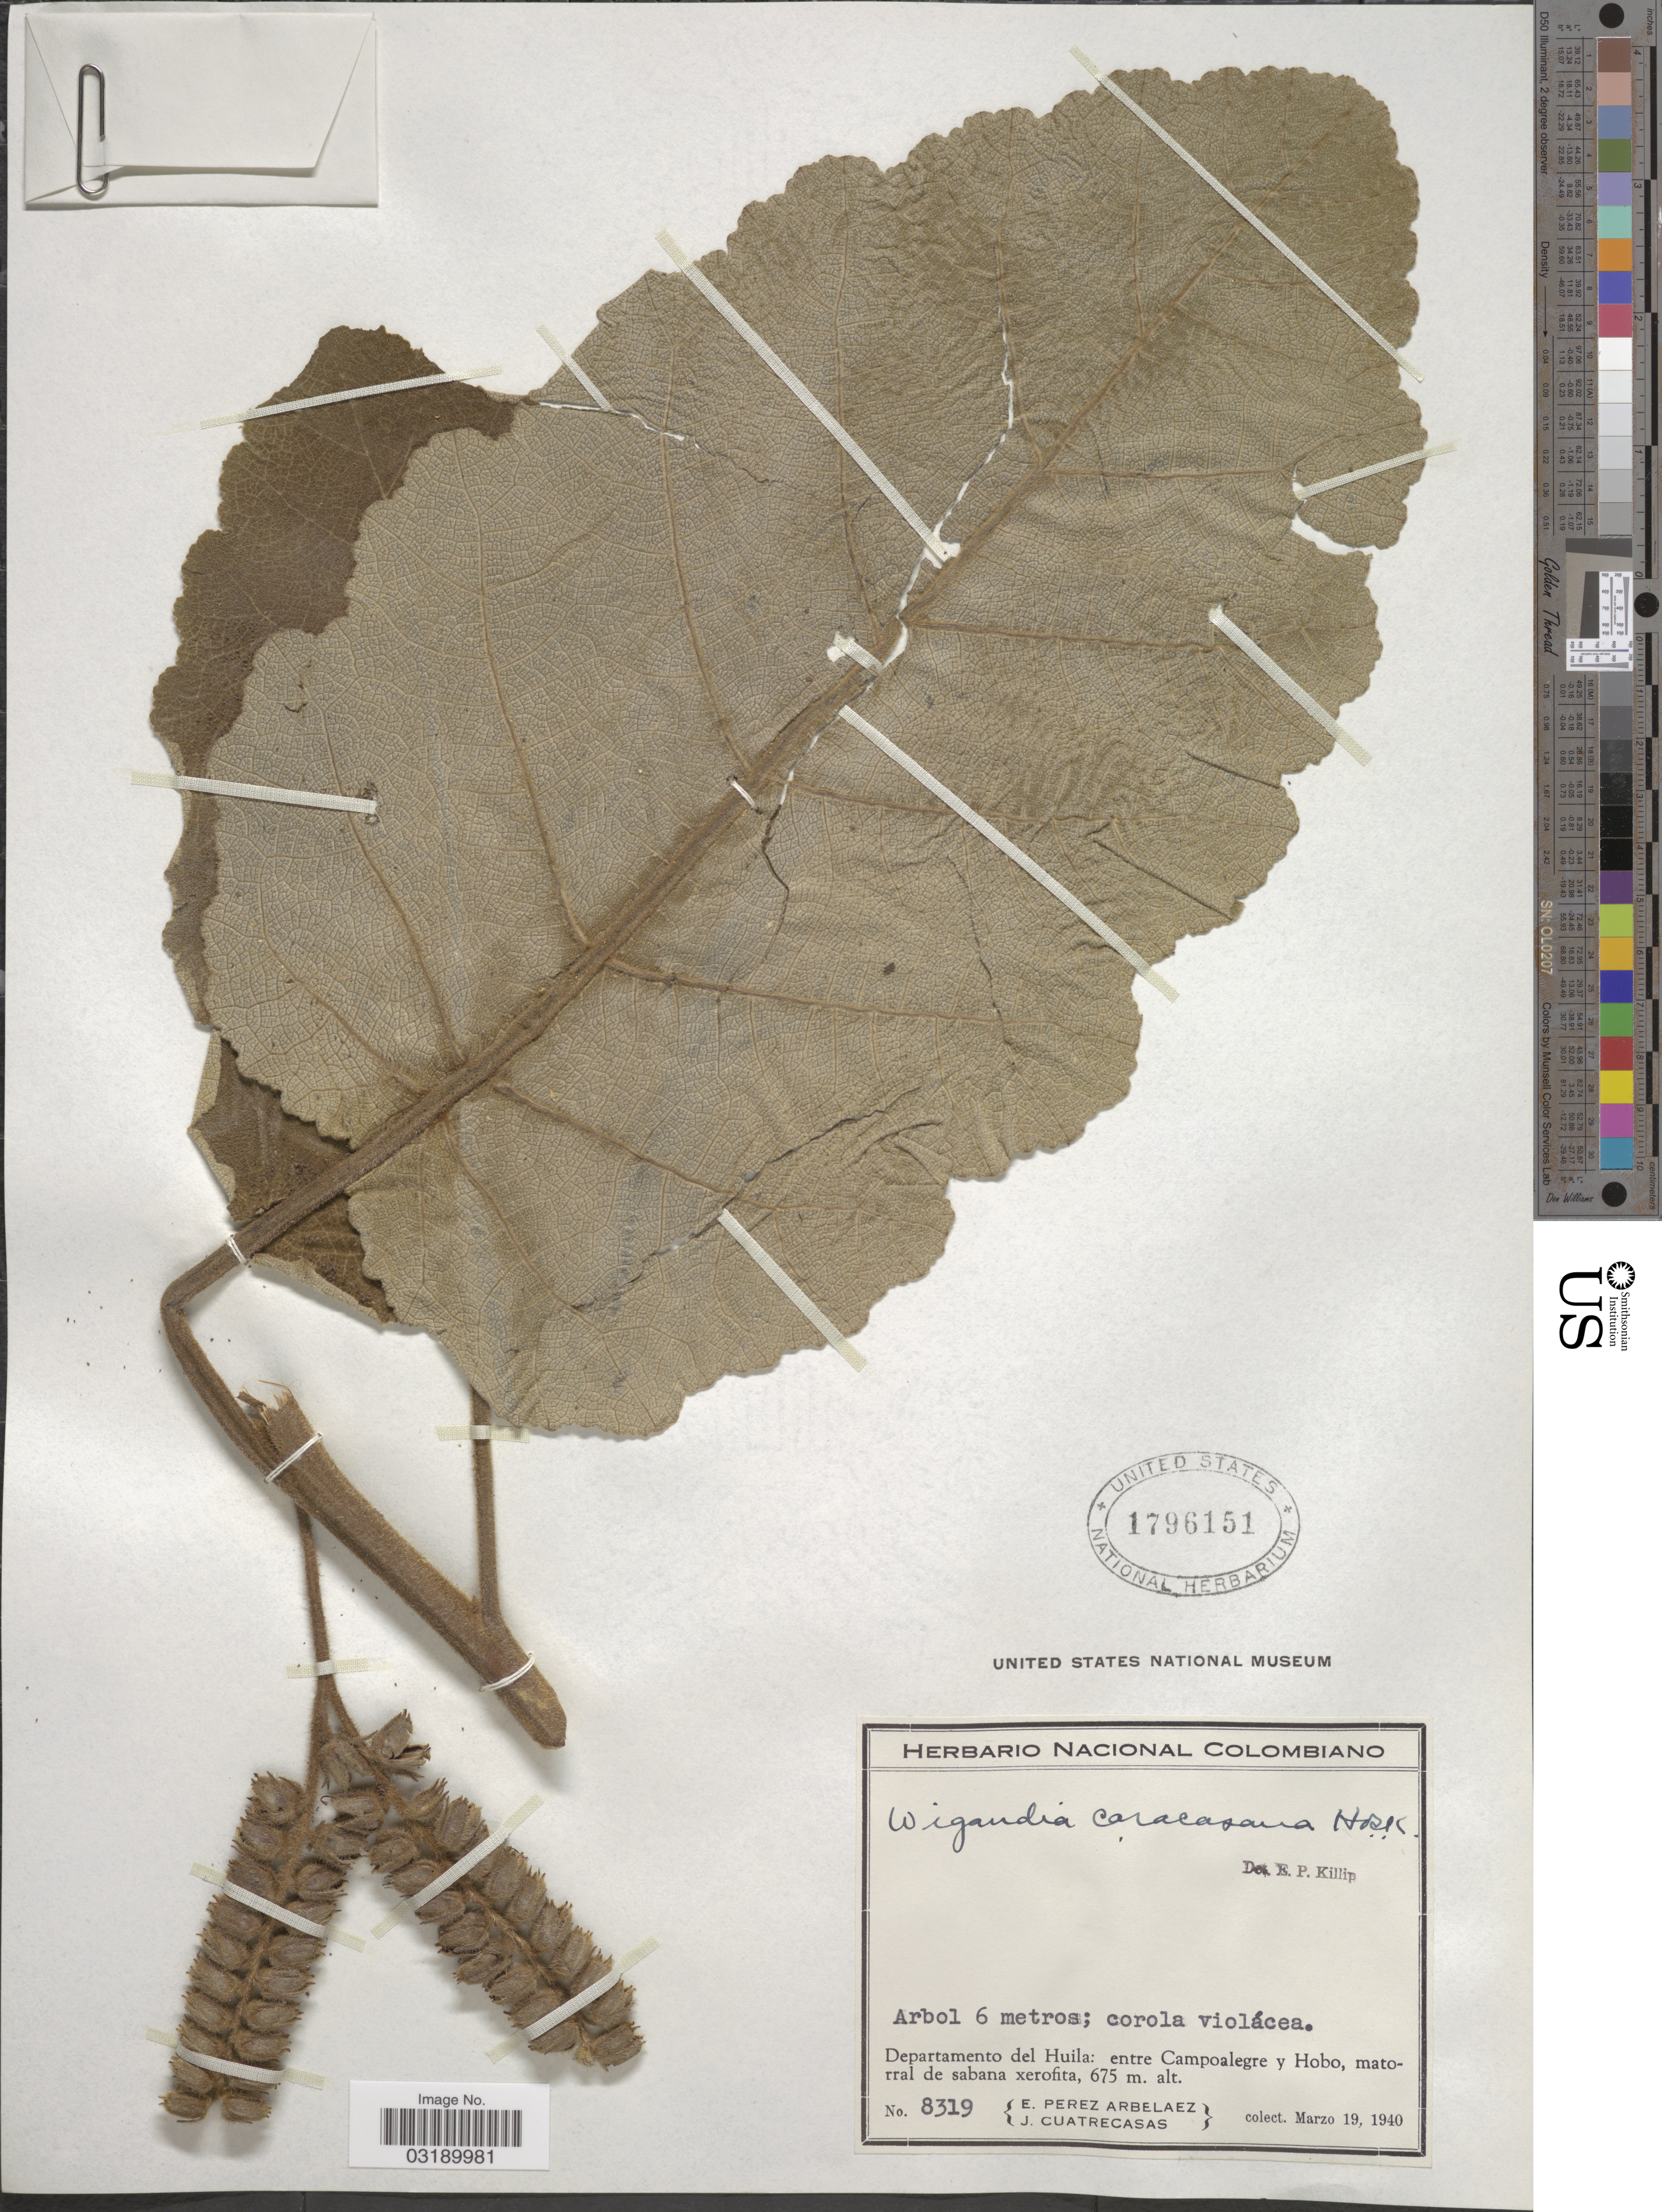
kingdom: Plantae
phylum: Tracheophyta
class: Magnoliopsida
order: Boraginales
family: Namaceae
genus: Wigandia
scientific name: Wigandia caracasana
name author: Kunth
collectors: E. Pérez Arbeláez & J. Cuatrecasas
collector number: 8319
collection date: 1940-03-19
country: Colombia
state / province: Huila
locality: Departamento del Huila: entre Campoalegre y Hobo.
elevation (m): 675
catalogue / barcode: US 1796151